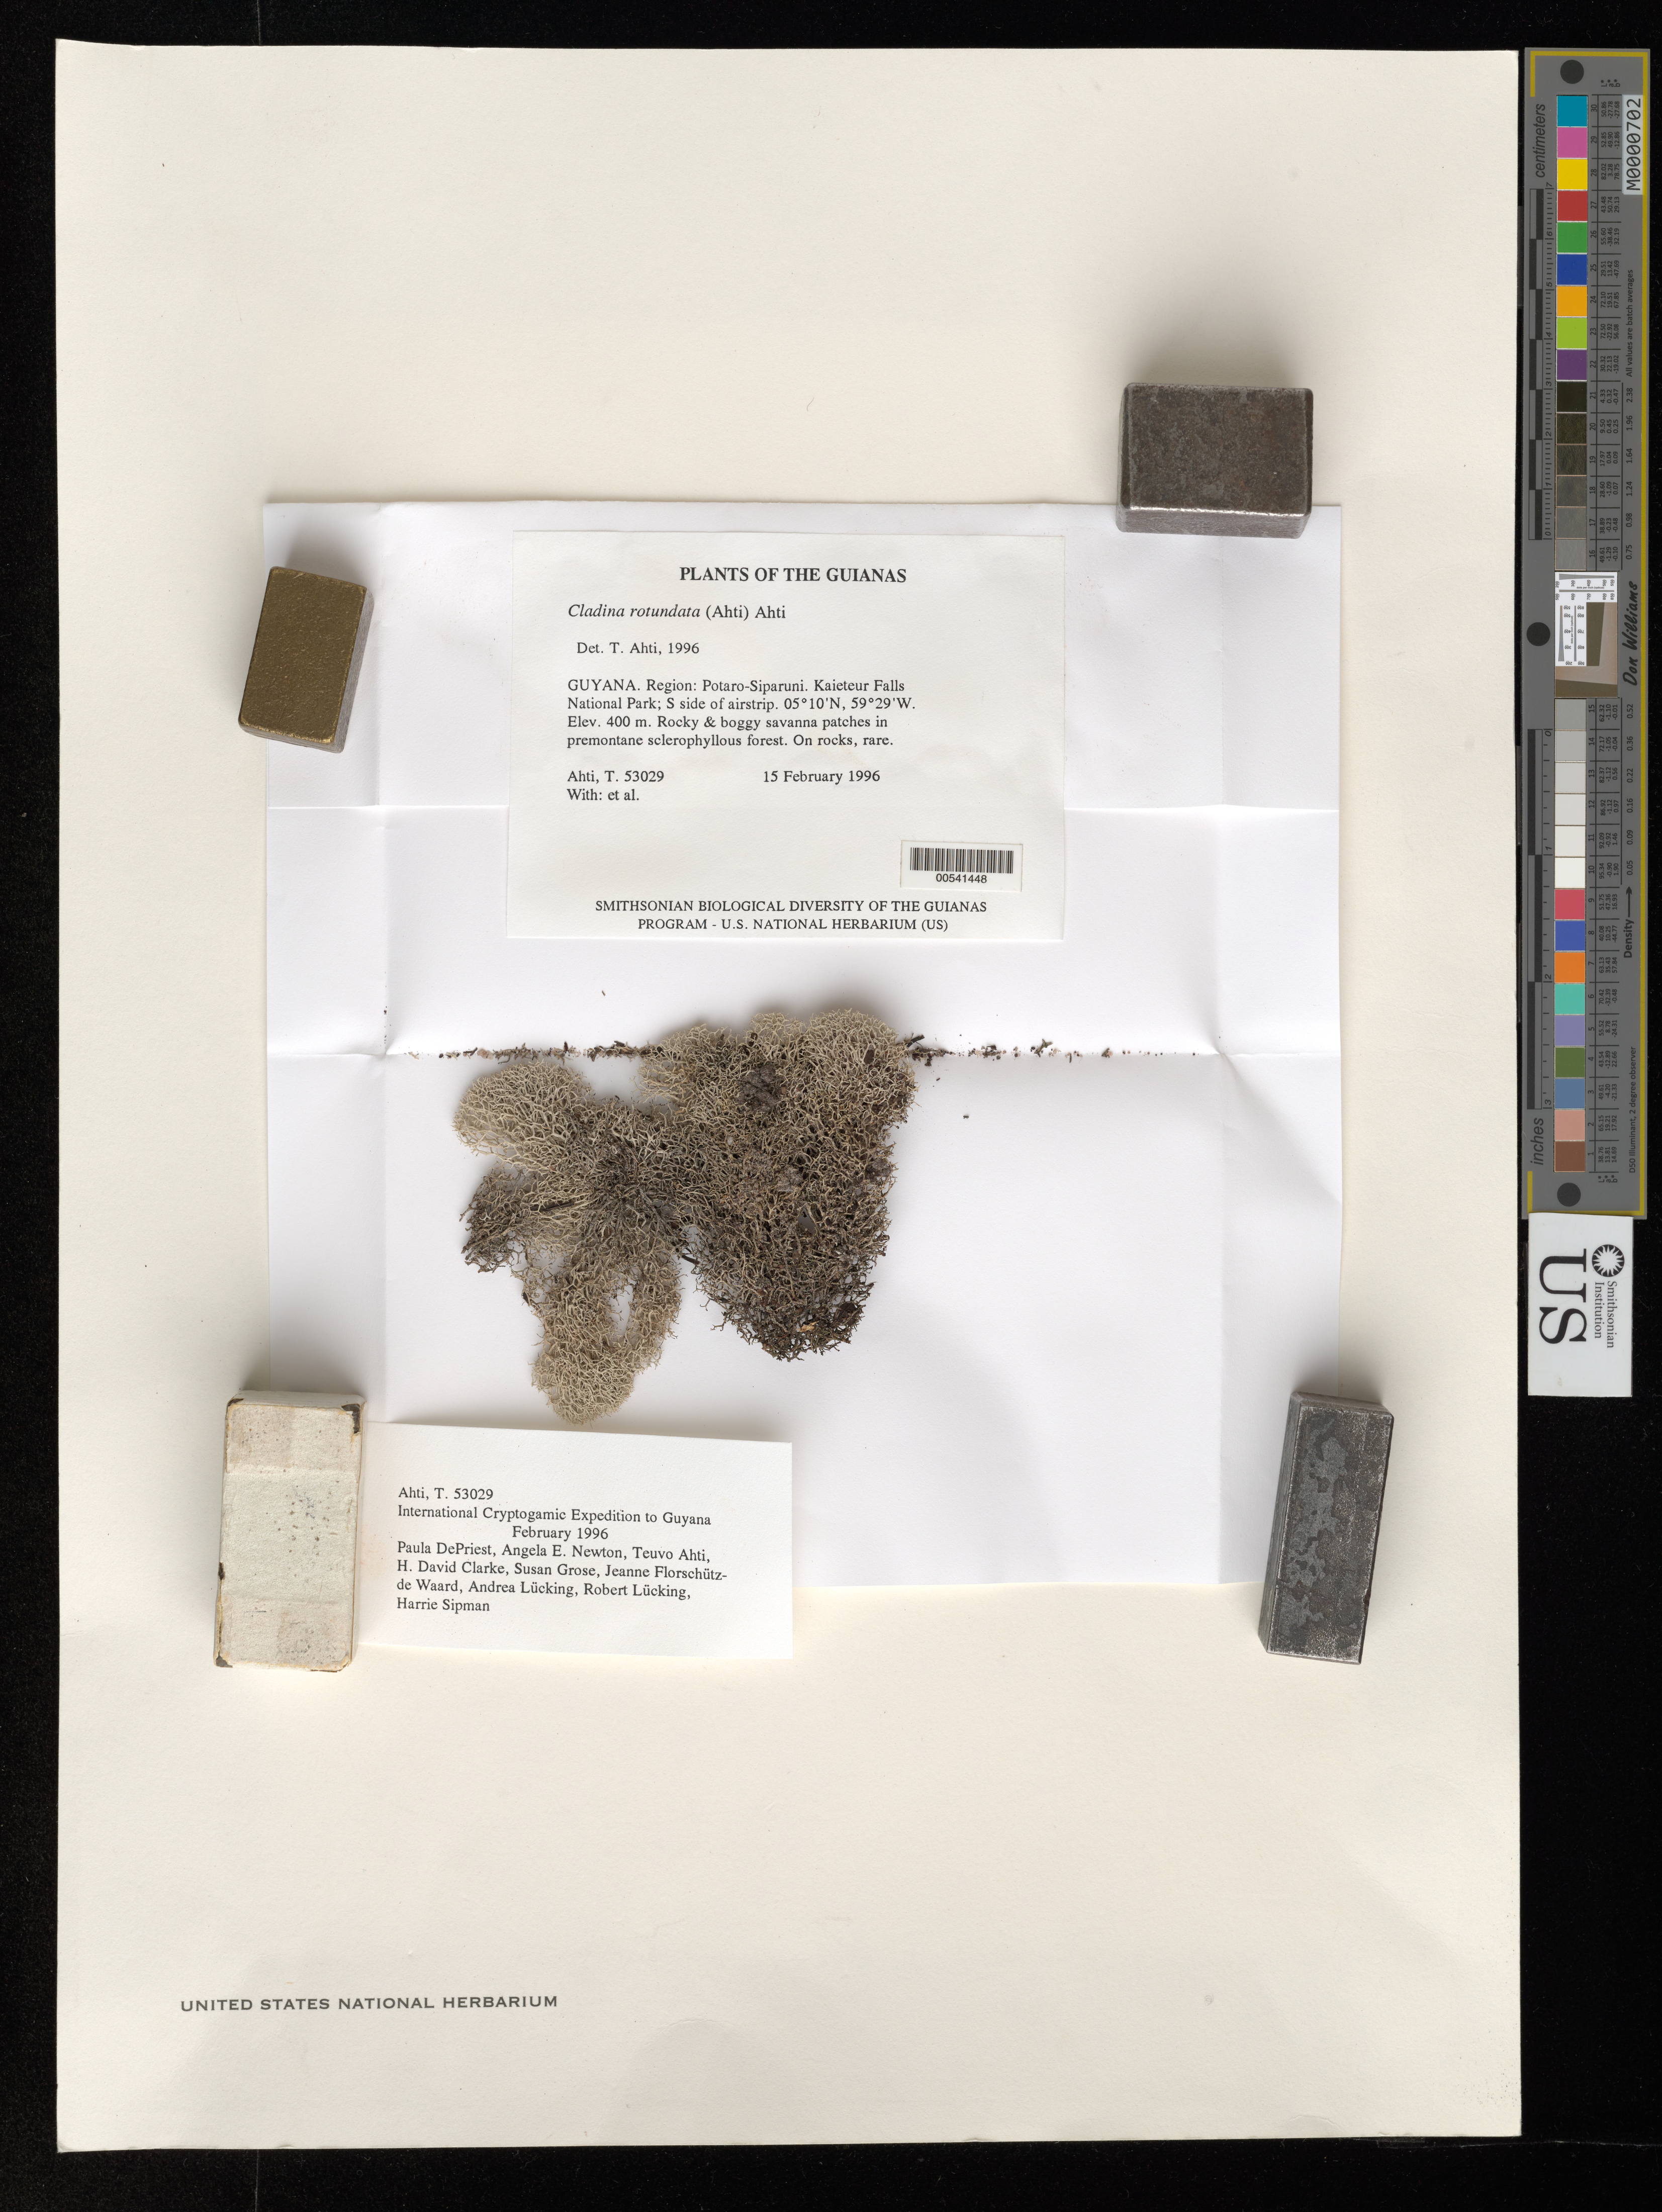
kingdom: Fungi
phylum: Ascomycota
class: Lecanoromycetes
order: Lecanorales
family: Cladoniaceae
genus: Cladina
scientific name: Cladina rotundata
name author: (Ahti) Ahti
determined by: Ahti, Teuvo T.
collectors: T. T. Ahti et al.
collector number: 53029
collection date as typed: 15 February 1996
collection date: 1996-02-15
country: Guyana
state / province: Potaro-Siparuni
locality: Kaieteur Falls National Park; S side of airstrip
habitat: Rocky & boggy savanna patches in premontane sclerophyllous forest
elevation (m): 400